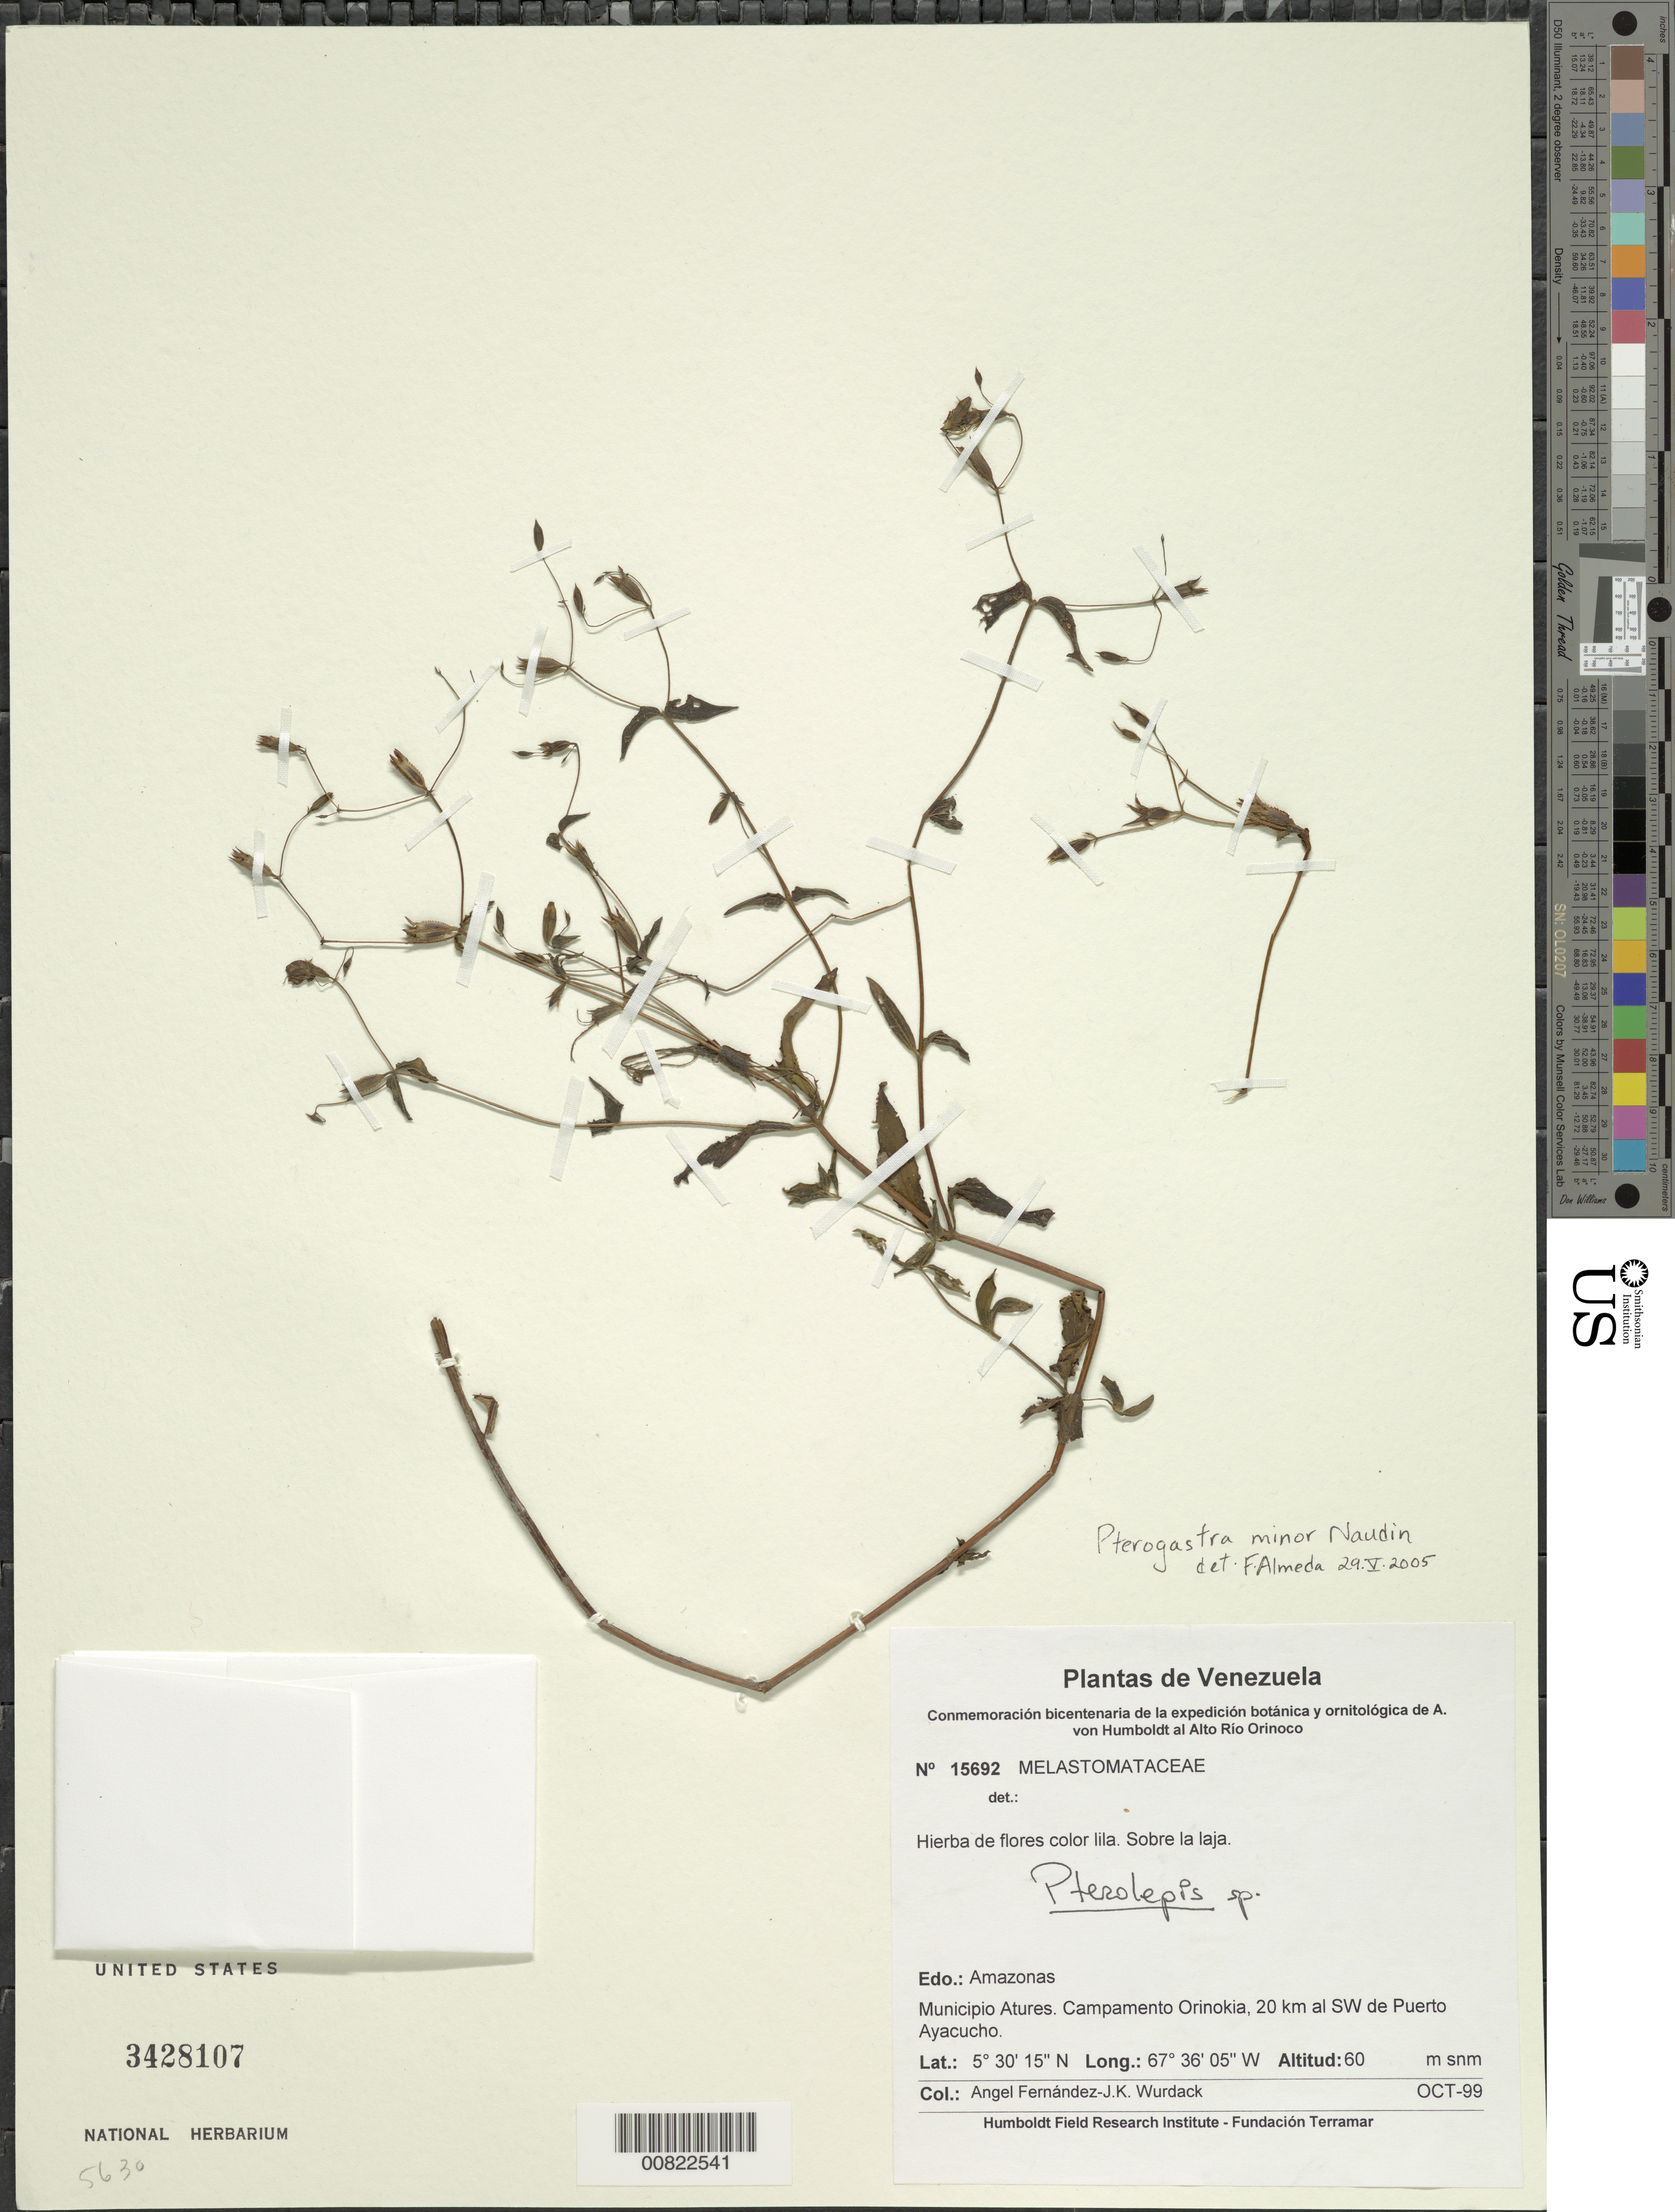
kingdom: Plantae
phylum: Tracheophyta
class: Magnoliopsida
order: Myrtales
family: Melastomataceae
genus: Pterogastra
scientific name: Pterogastra minor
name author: Naudin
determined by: Almeda, F.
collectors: A. Fernández & K. Wurdack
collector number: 15692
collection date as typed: Oct-99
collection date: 1999-10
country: Venezuela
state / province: Amazonas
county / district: Atures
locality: Campamento Orinokia, 20 km al SW de Puerto Ayacucho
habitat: Sobre la laja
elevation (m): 60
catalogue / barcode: US 3428107